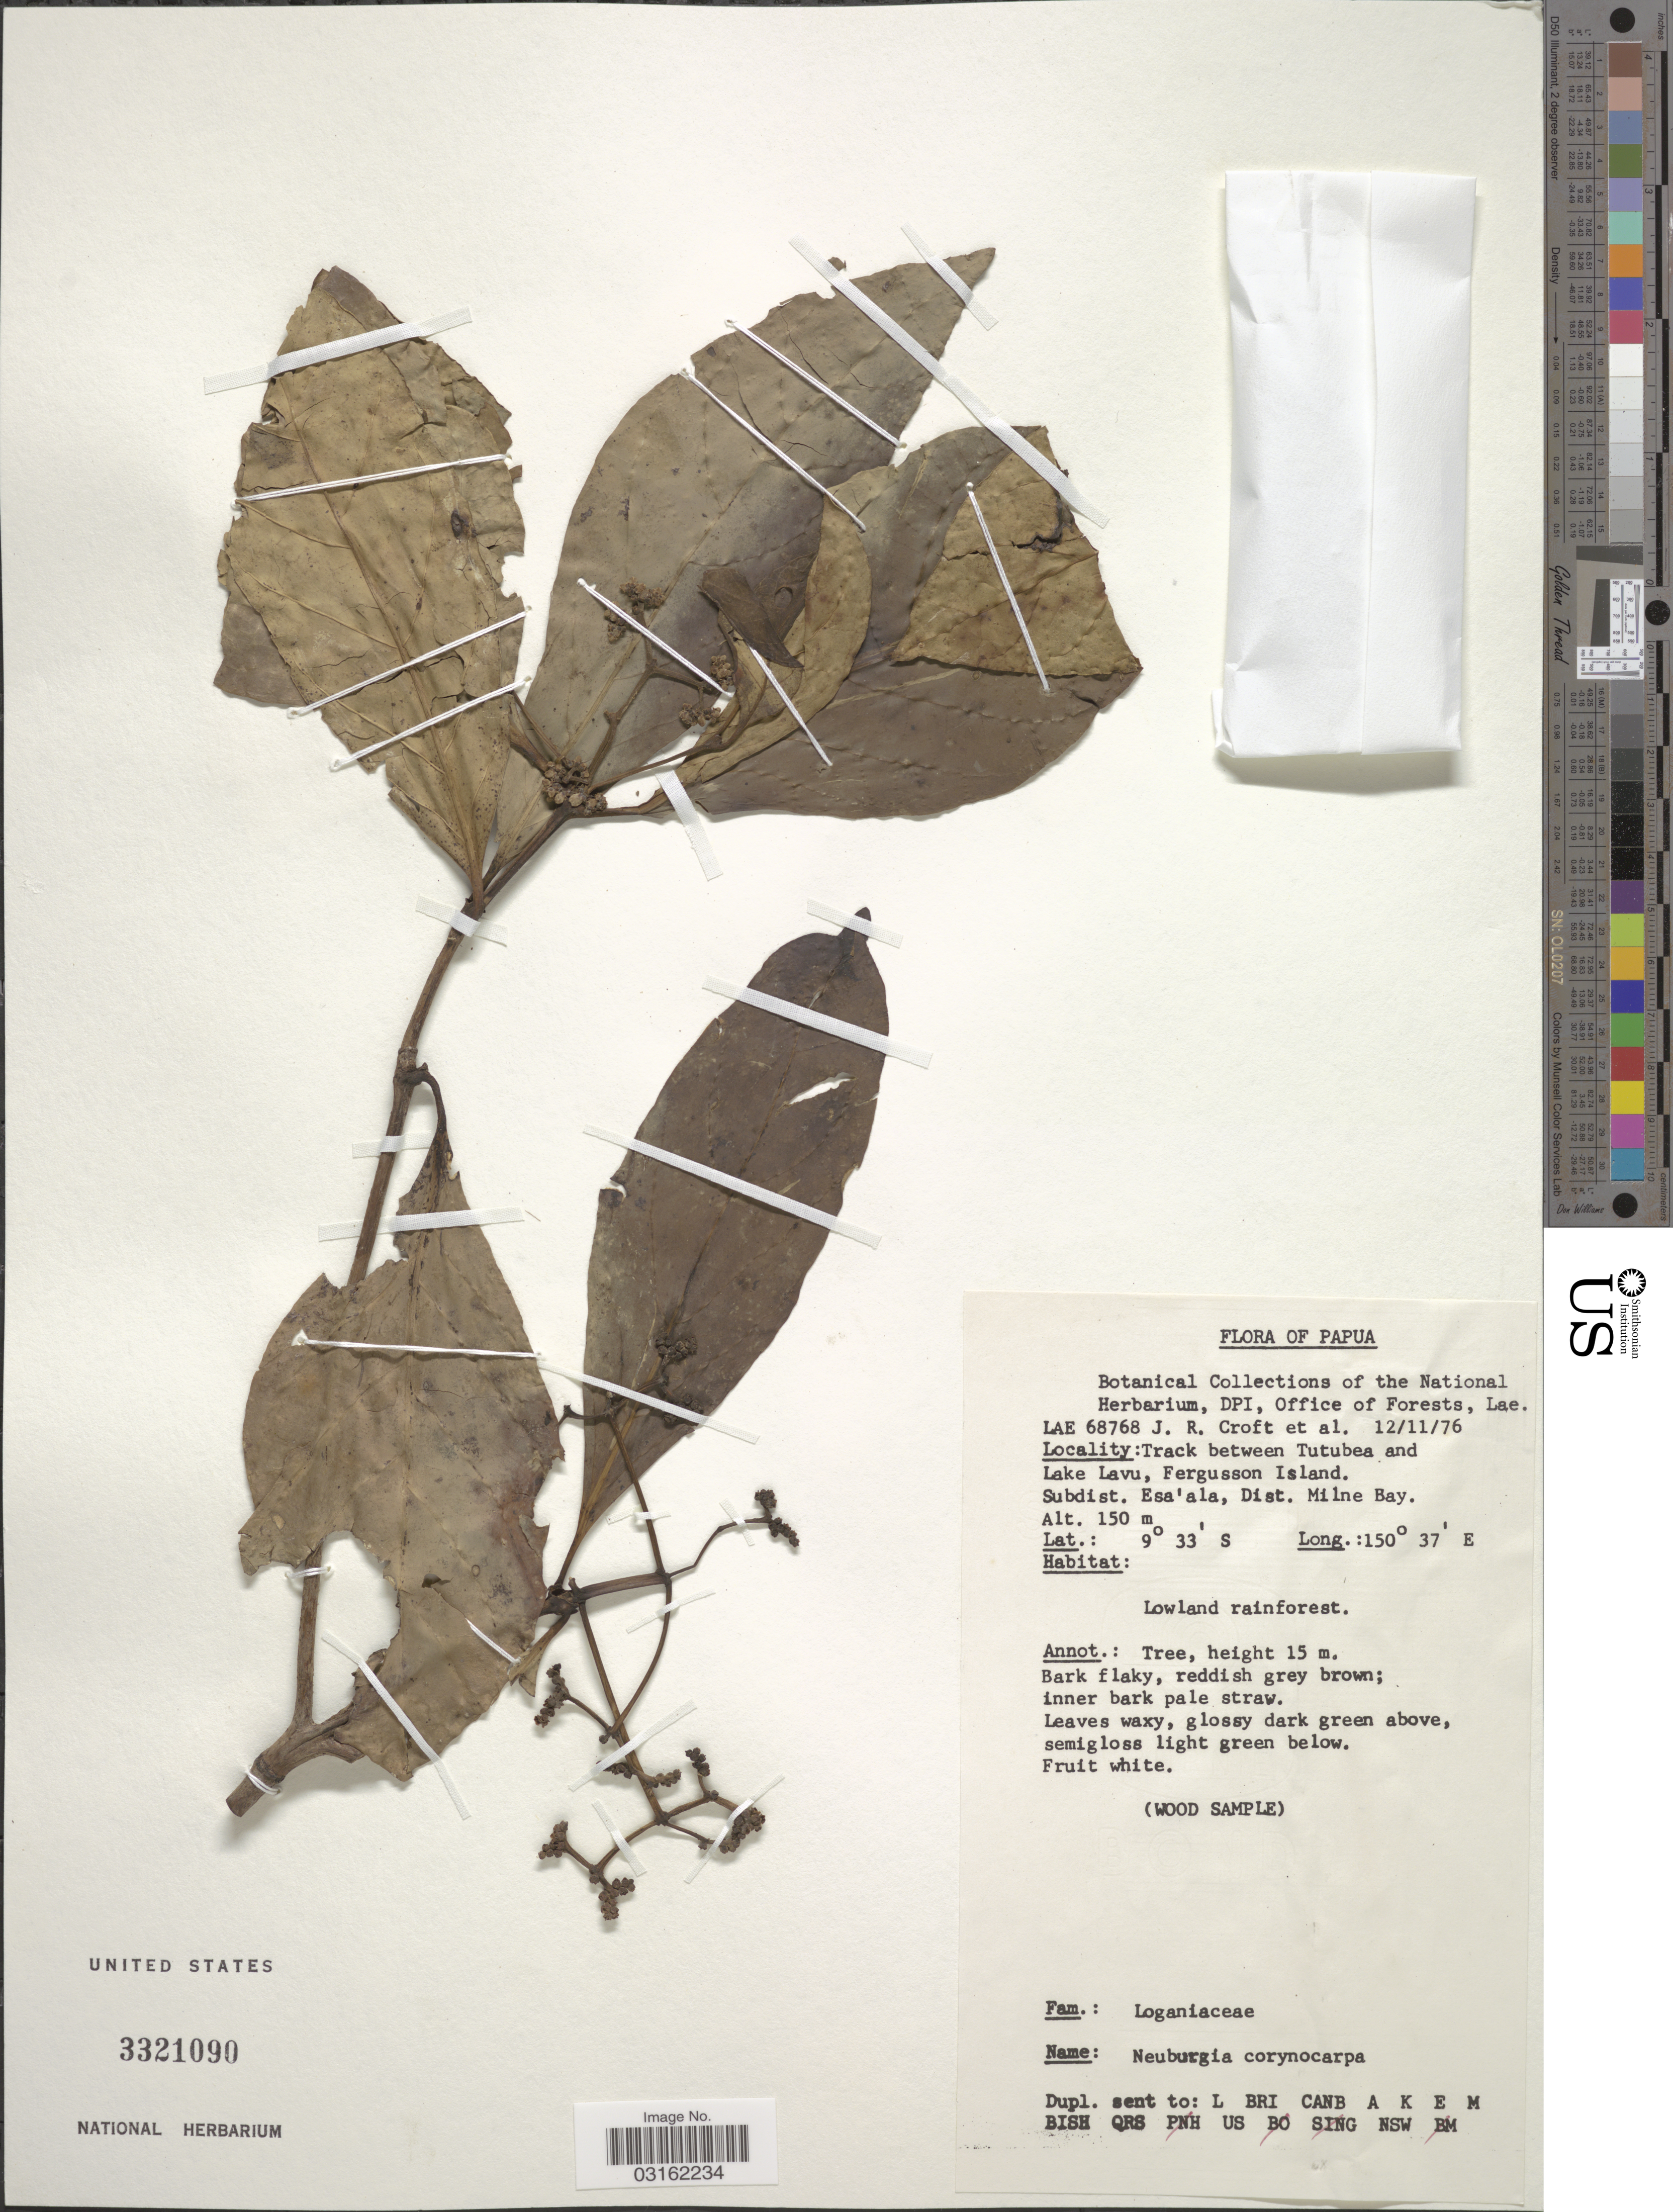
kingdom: Plantae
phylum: Tracheophyta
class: Magnoliopsida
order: Gentianales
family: Loganiaceae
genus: Neuburgia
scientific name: Neuburgia corynocarpa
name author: (A. Gray) Leenh.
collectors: J. R. Croft & et al.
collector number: LAE68768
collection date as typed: Transcribed d/m/y: 12/11/76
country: Papua New Guinea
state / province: Milne Bay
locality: Track between Tutubea and Lake Lavu, Fergusson Island. Subdist. Esa'ala, Dist. Milne Bay.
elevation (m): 150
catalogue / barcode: US 3321090